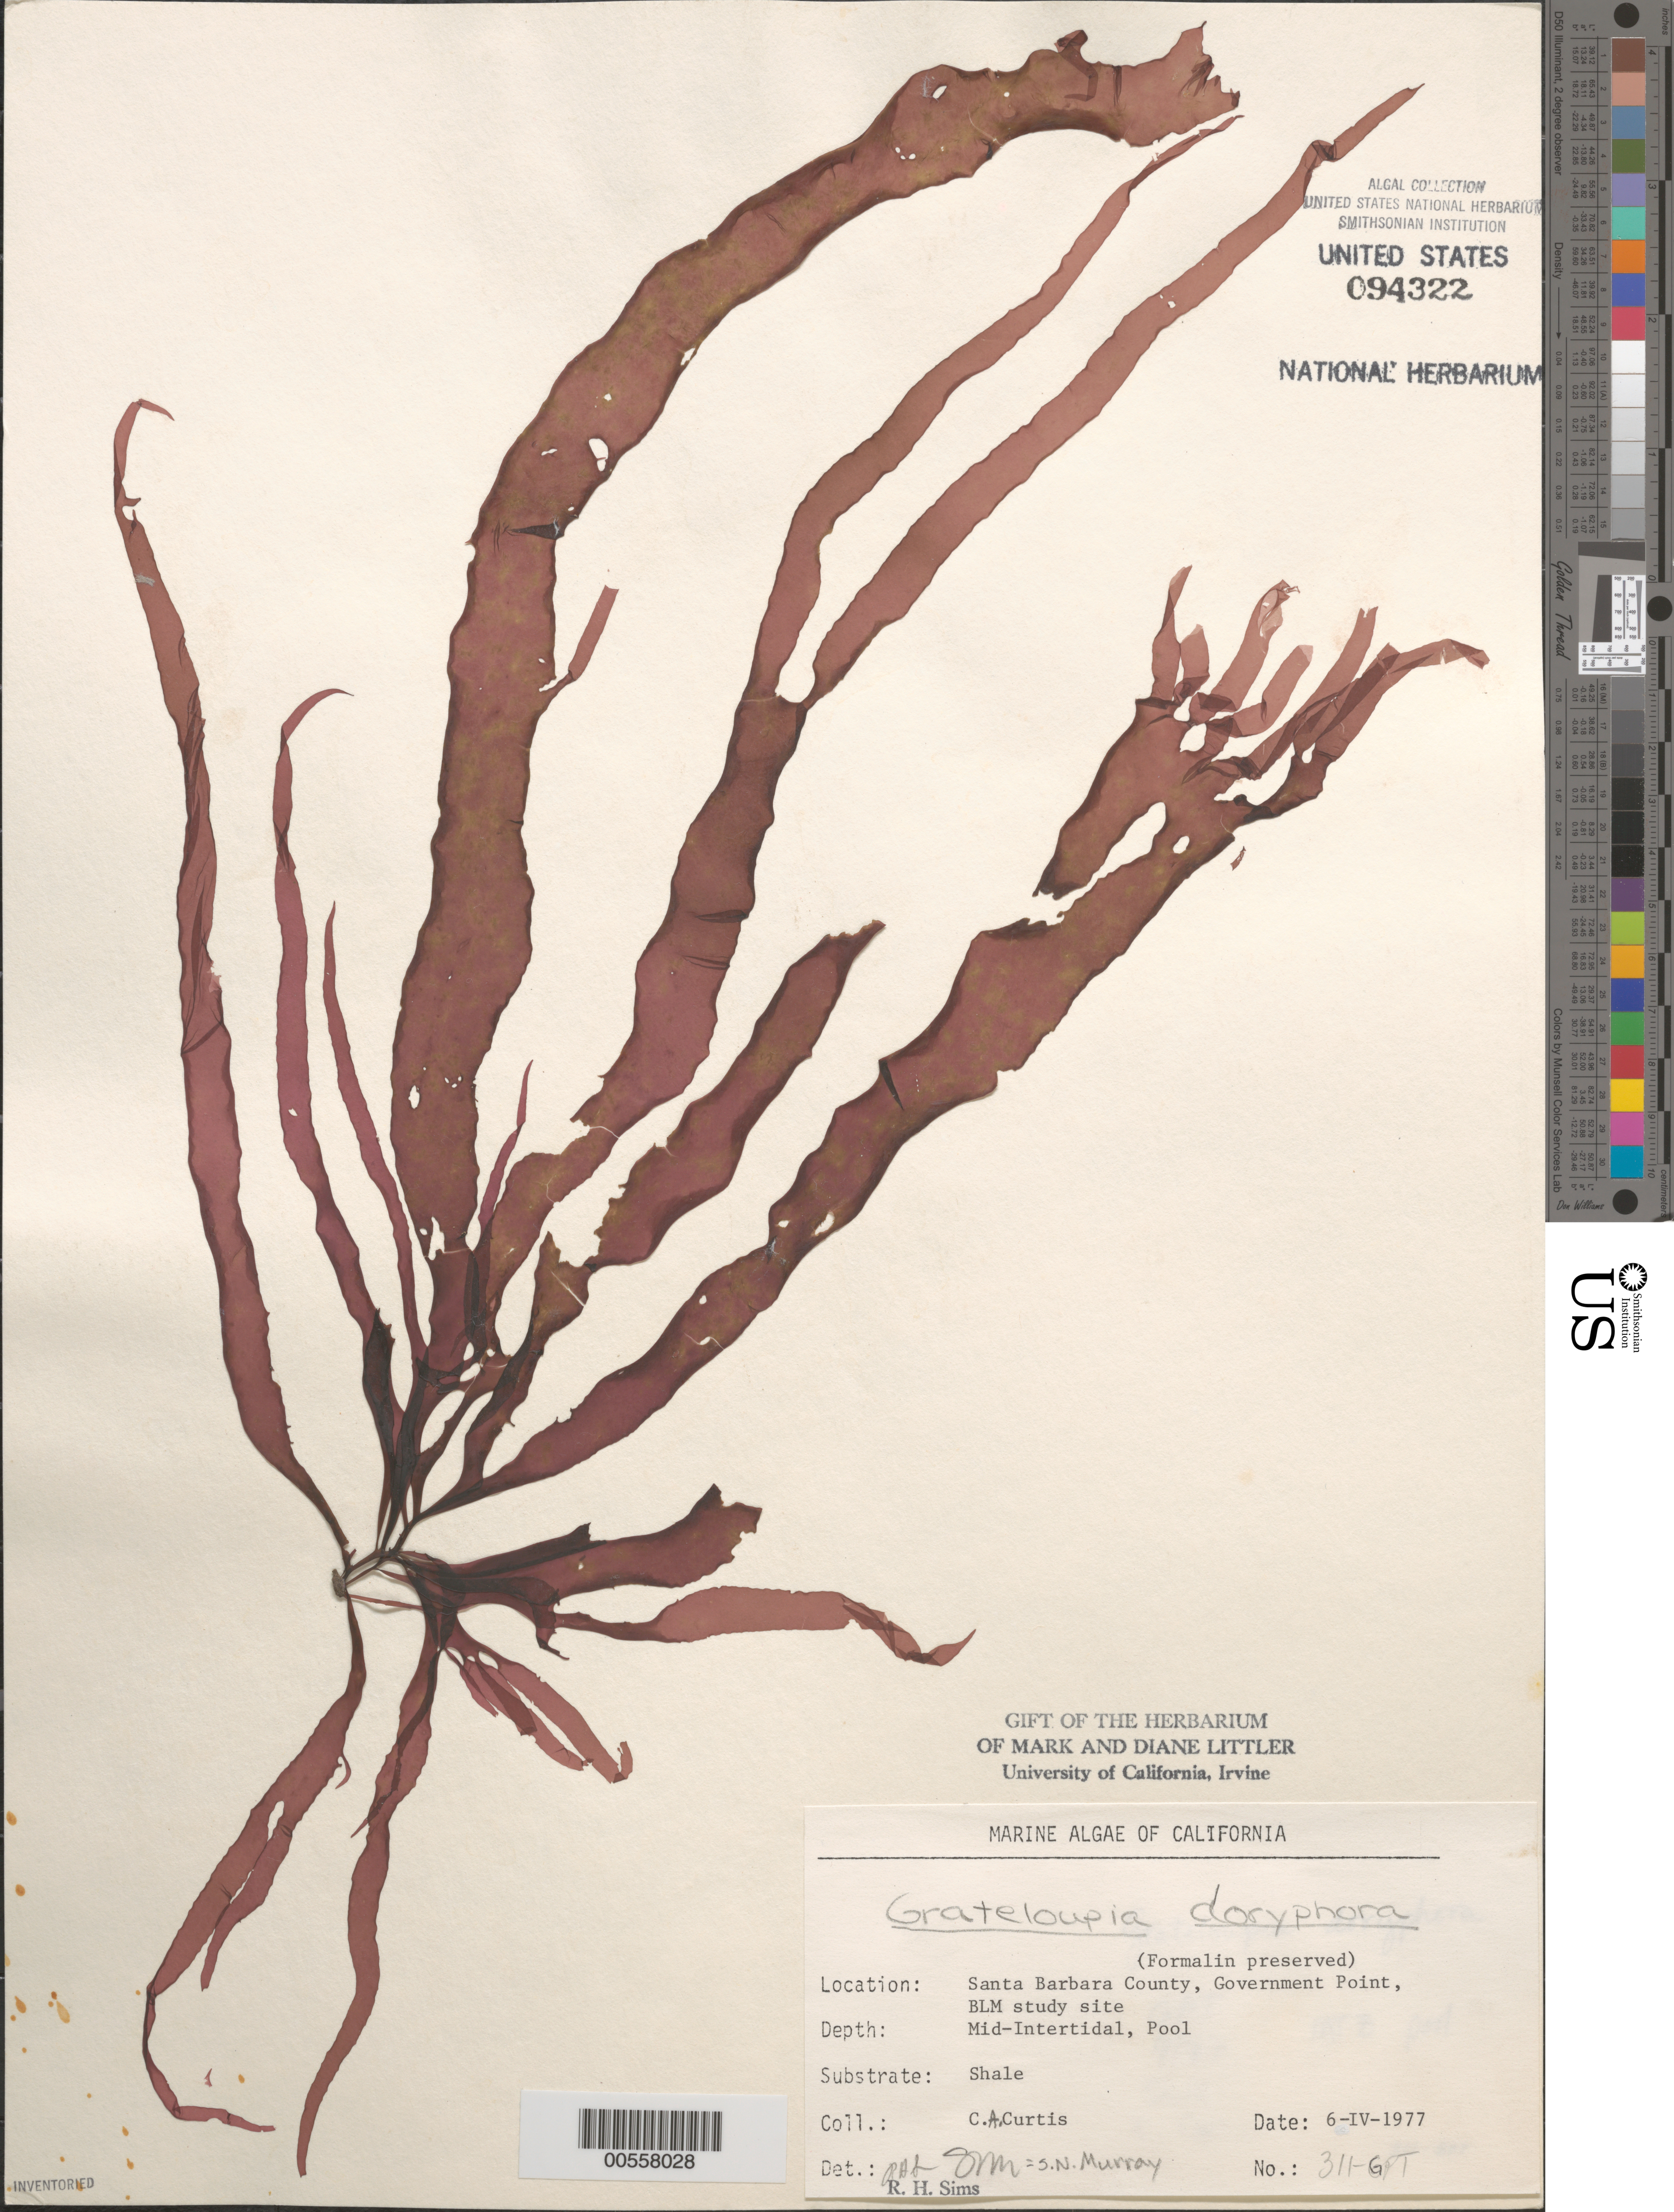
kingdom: Plantae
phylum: Rhodophyta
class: Florideophyceae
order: Halymeniales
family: Halymeniaceae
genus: Grateloupia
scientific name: Grateloupia doryphora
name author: (Mont.) Howe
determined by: Sims, Robert H.; Murray, S. N.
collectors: C. Curtis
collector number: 311-gpt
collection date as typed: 06 Apr 1977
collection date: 1977-04-06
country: United States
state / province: California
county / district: Santa Barbara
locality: Government Point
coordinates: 34 26'31"N, 120 24'06"W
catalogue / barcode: US 94322